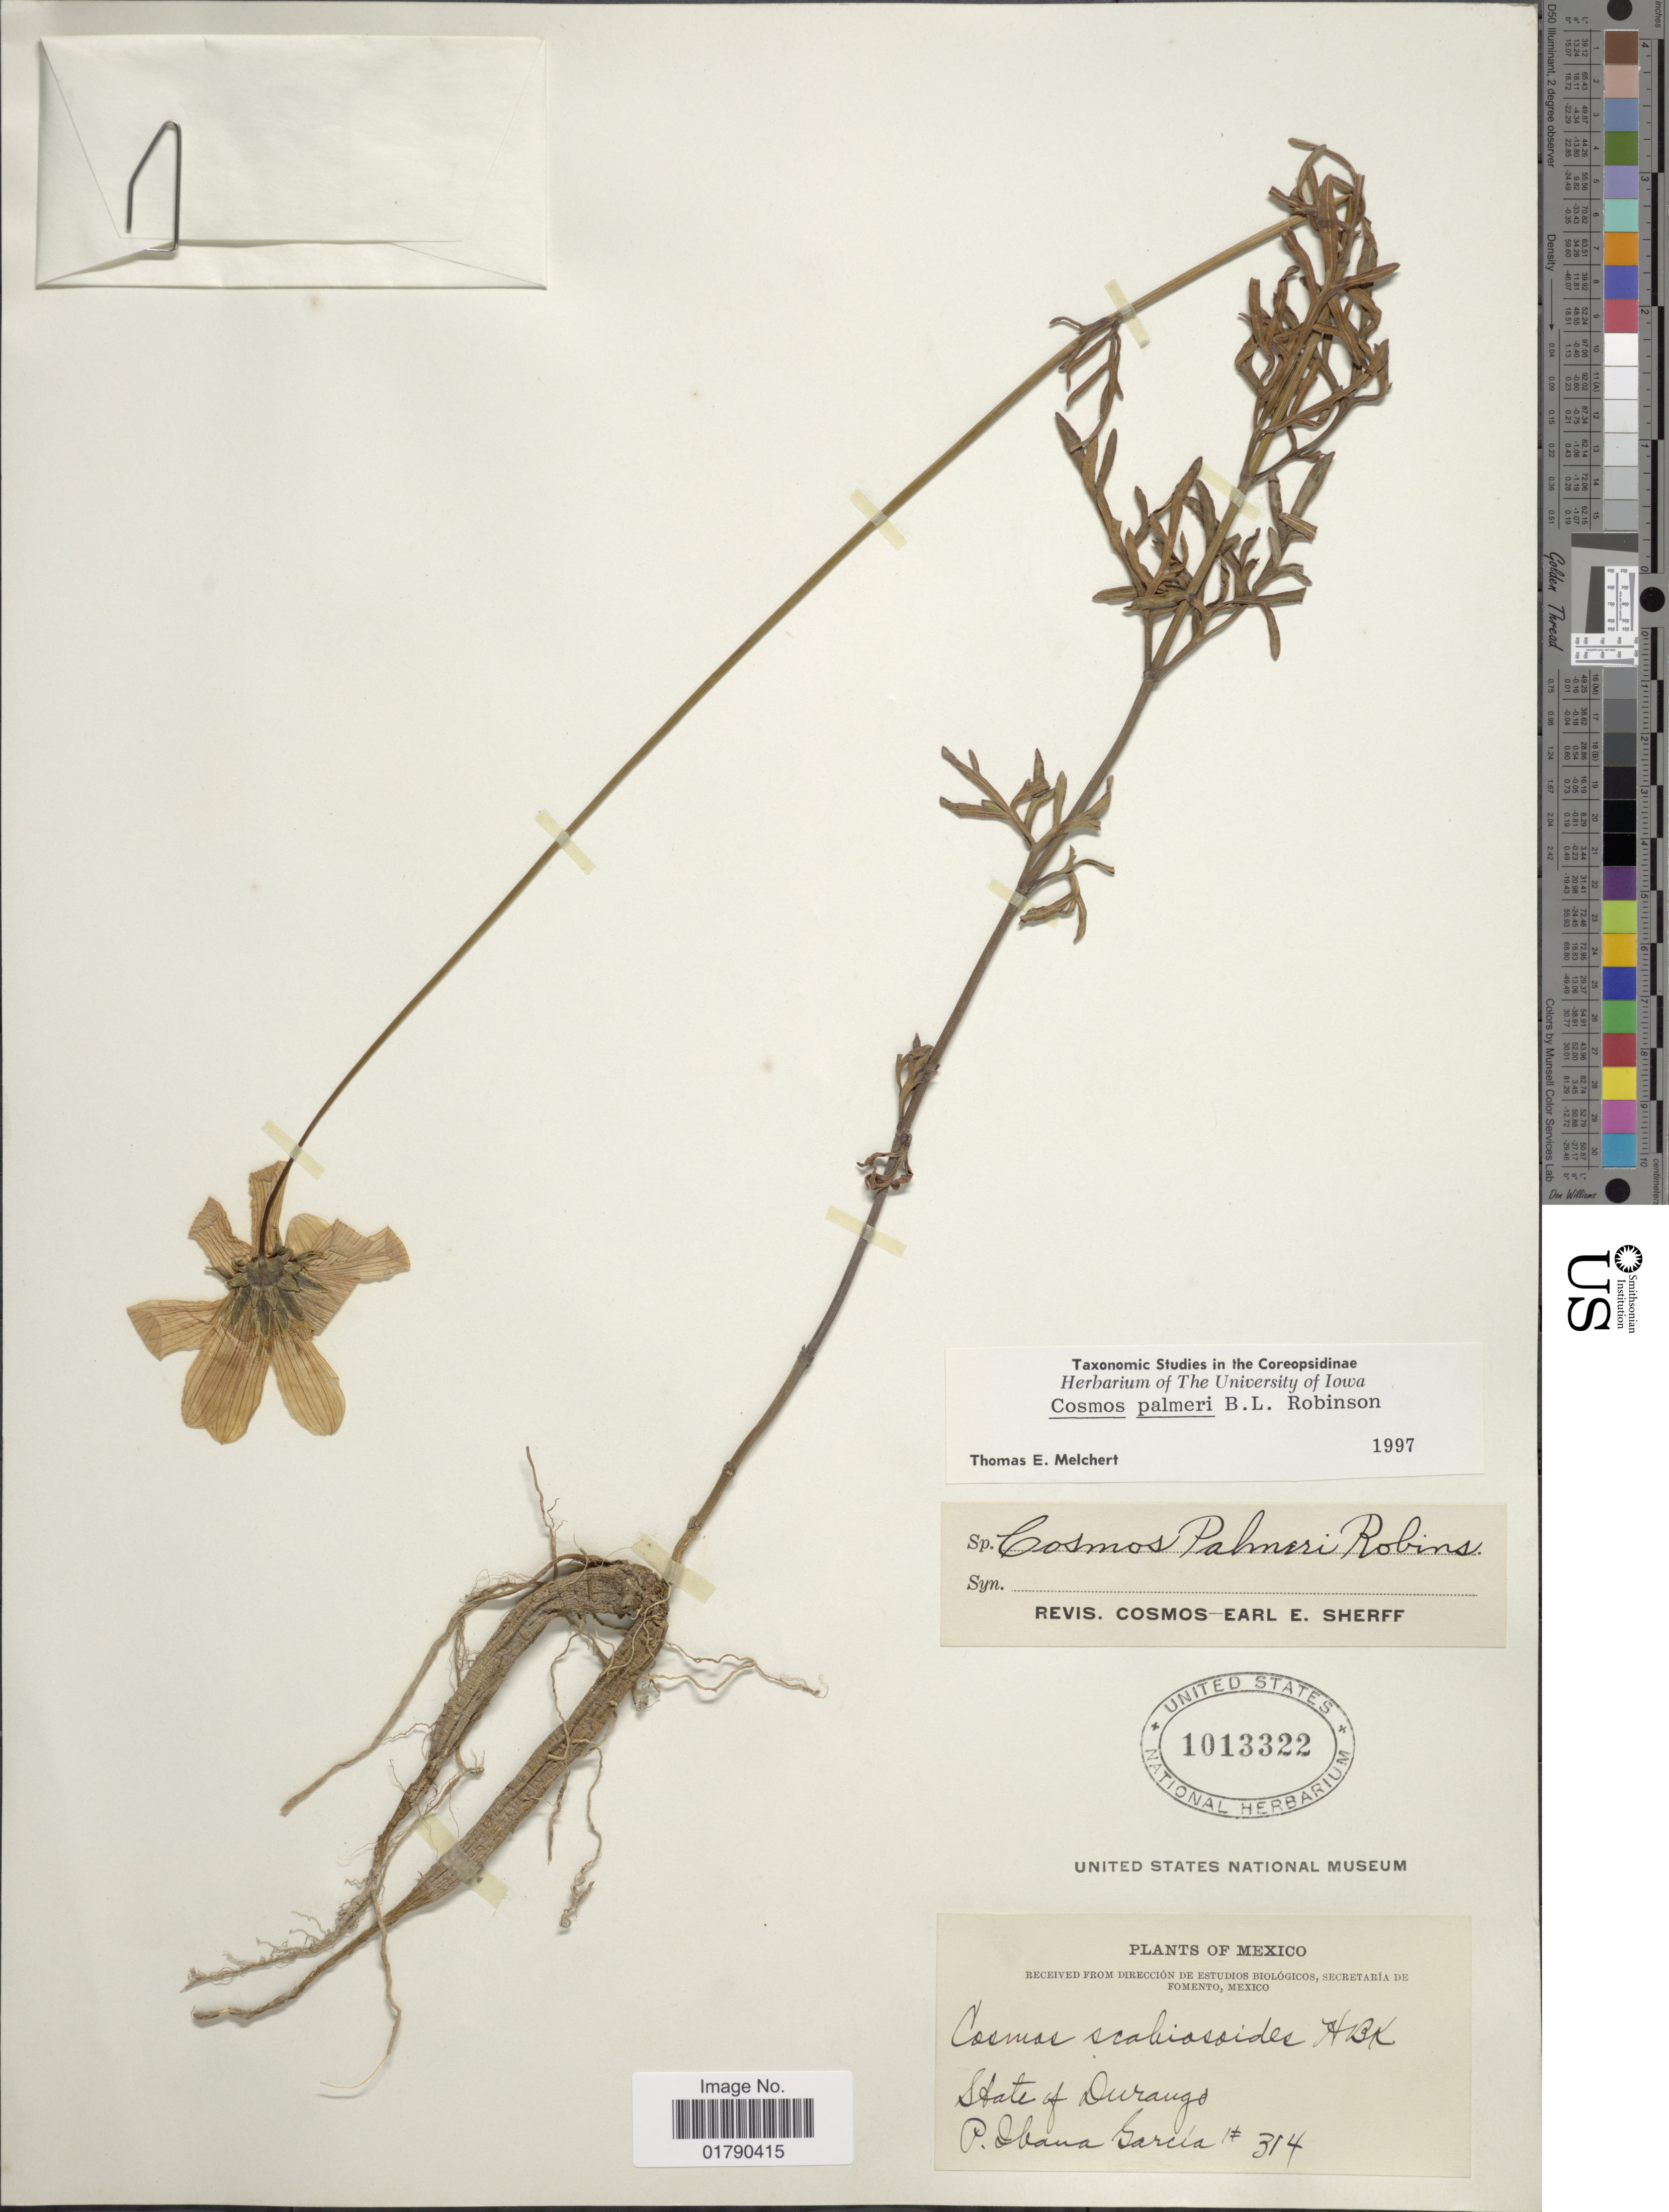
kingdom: Plantae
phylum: Tracheophyta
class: Magnoliopsida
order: Asterales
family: Asteraceae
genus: Cosmos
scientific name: Cosmos palmeri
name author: B.L. Rob.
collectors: P. Ibana-Garcia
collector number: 314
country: Mexico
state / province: Durango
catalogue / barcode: US 1013322